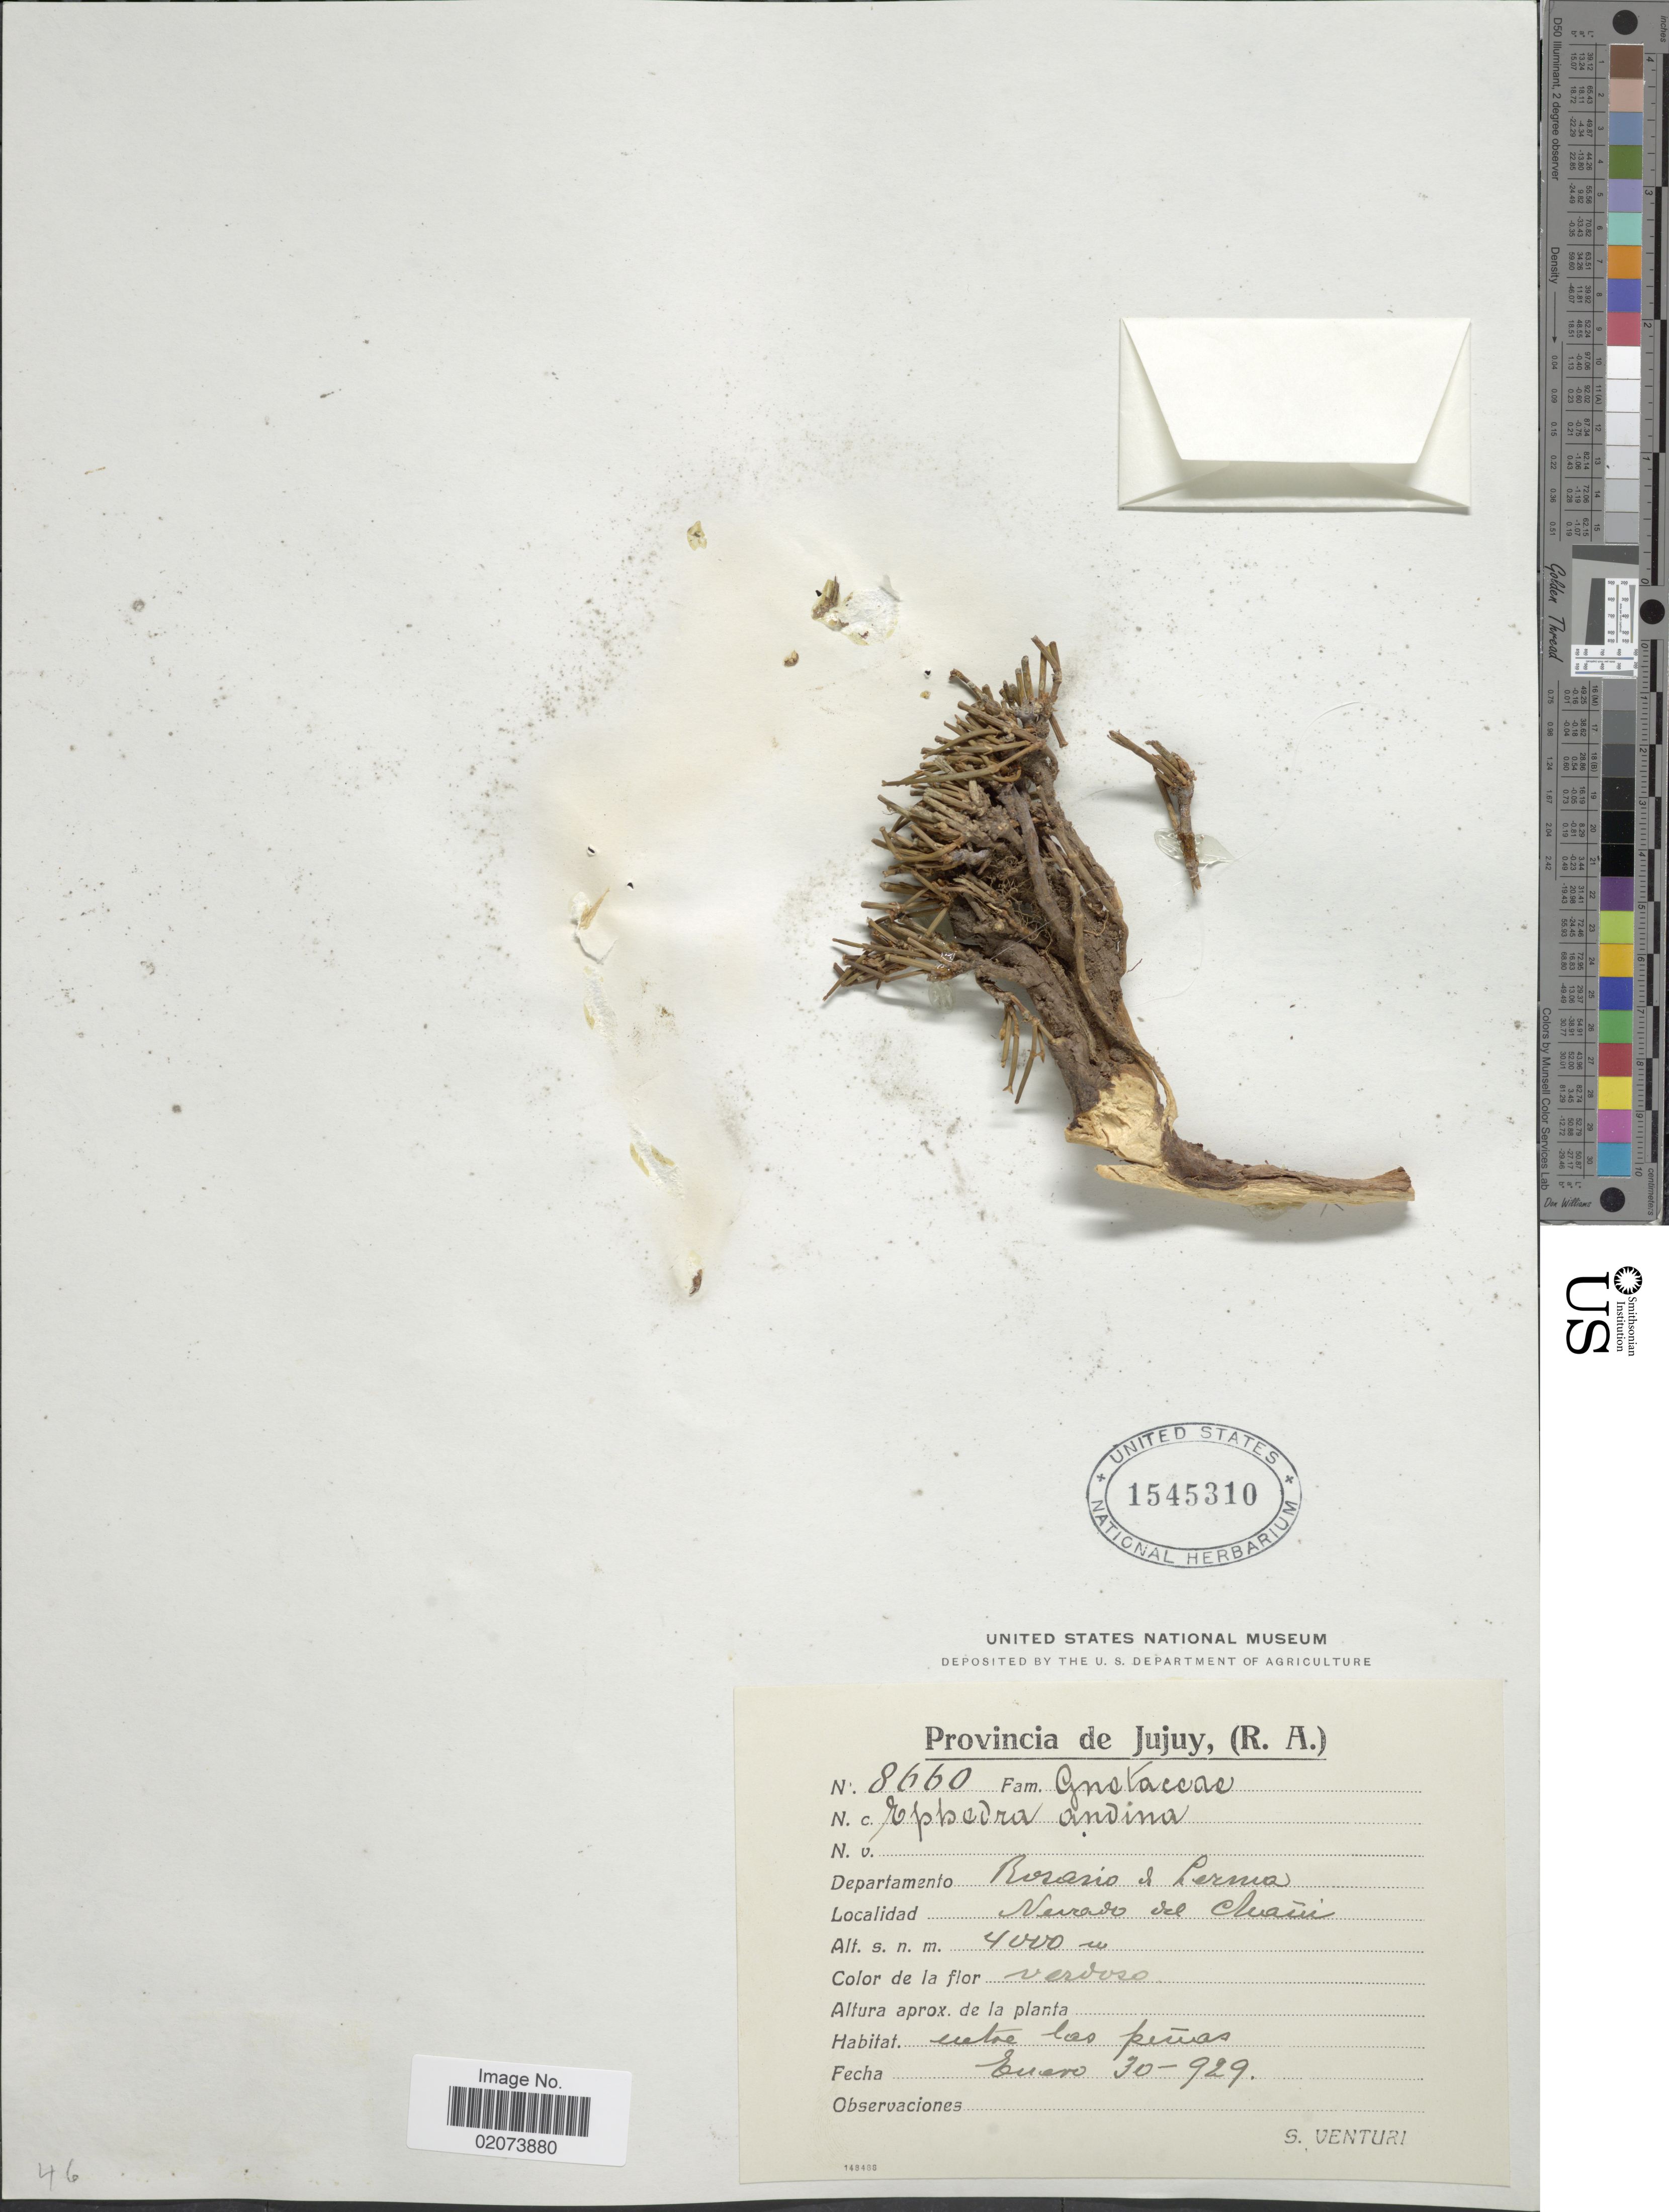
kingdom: Plantae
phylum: Tracheophyta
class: Gnetopsida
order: Ephedrales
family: Ephedraceae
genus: Ephedra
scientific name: Ephedra chilensis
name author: C. Presl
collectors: S. Venturi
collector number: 8660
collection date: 1929-01-30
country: Argentina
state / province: Jujuy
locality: (R.A.) Departamento Rosario de Lerma, Nevado del Chani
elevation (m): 4000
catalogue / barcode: US 1545310